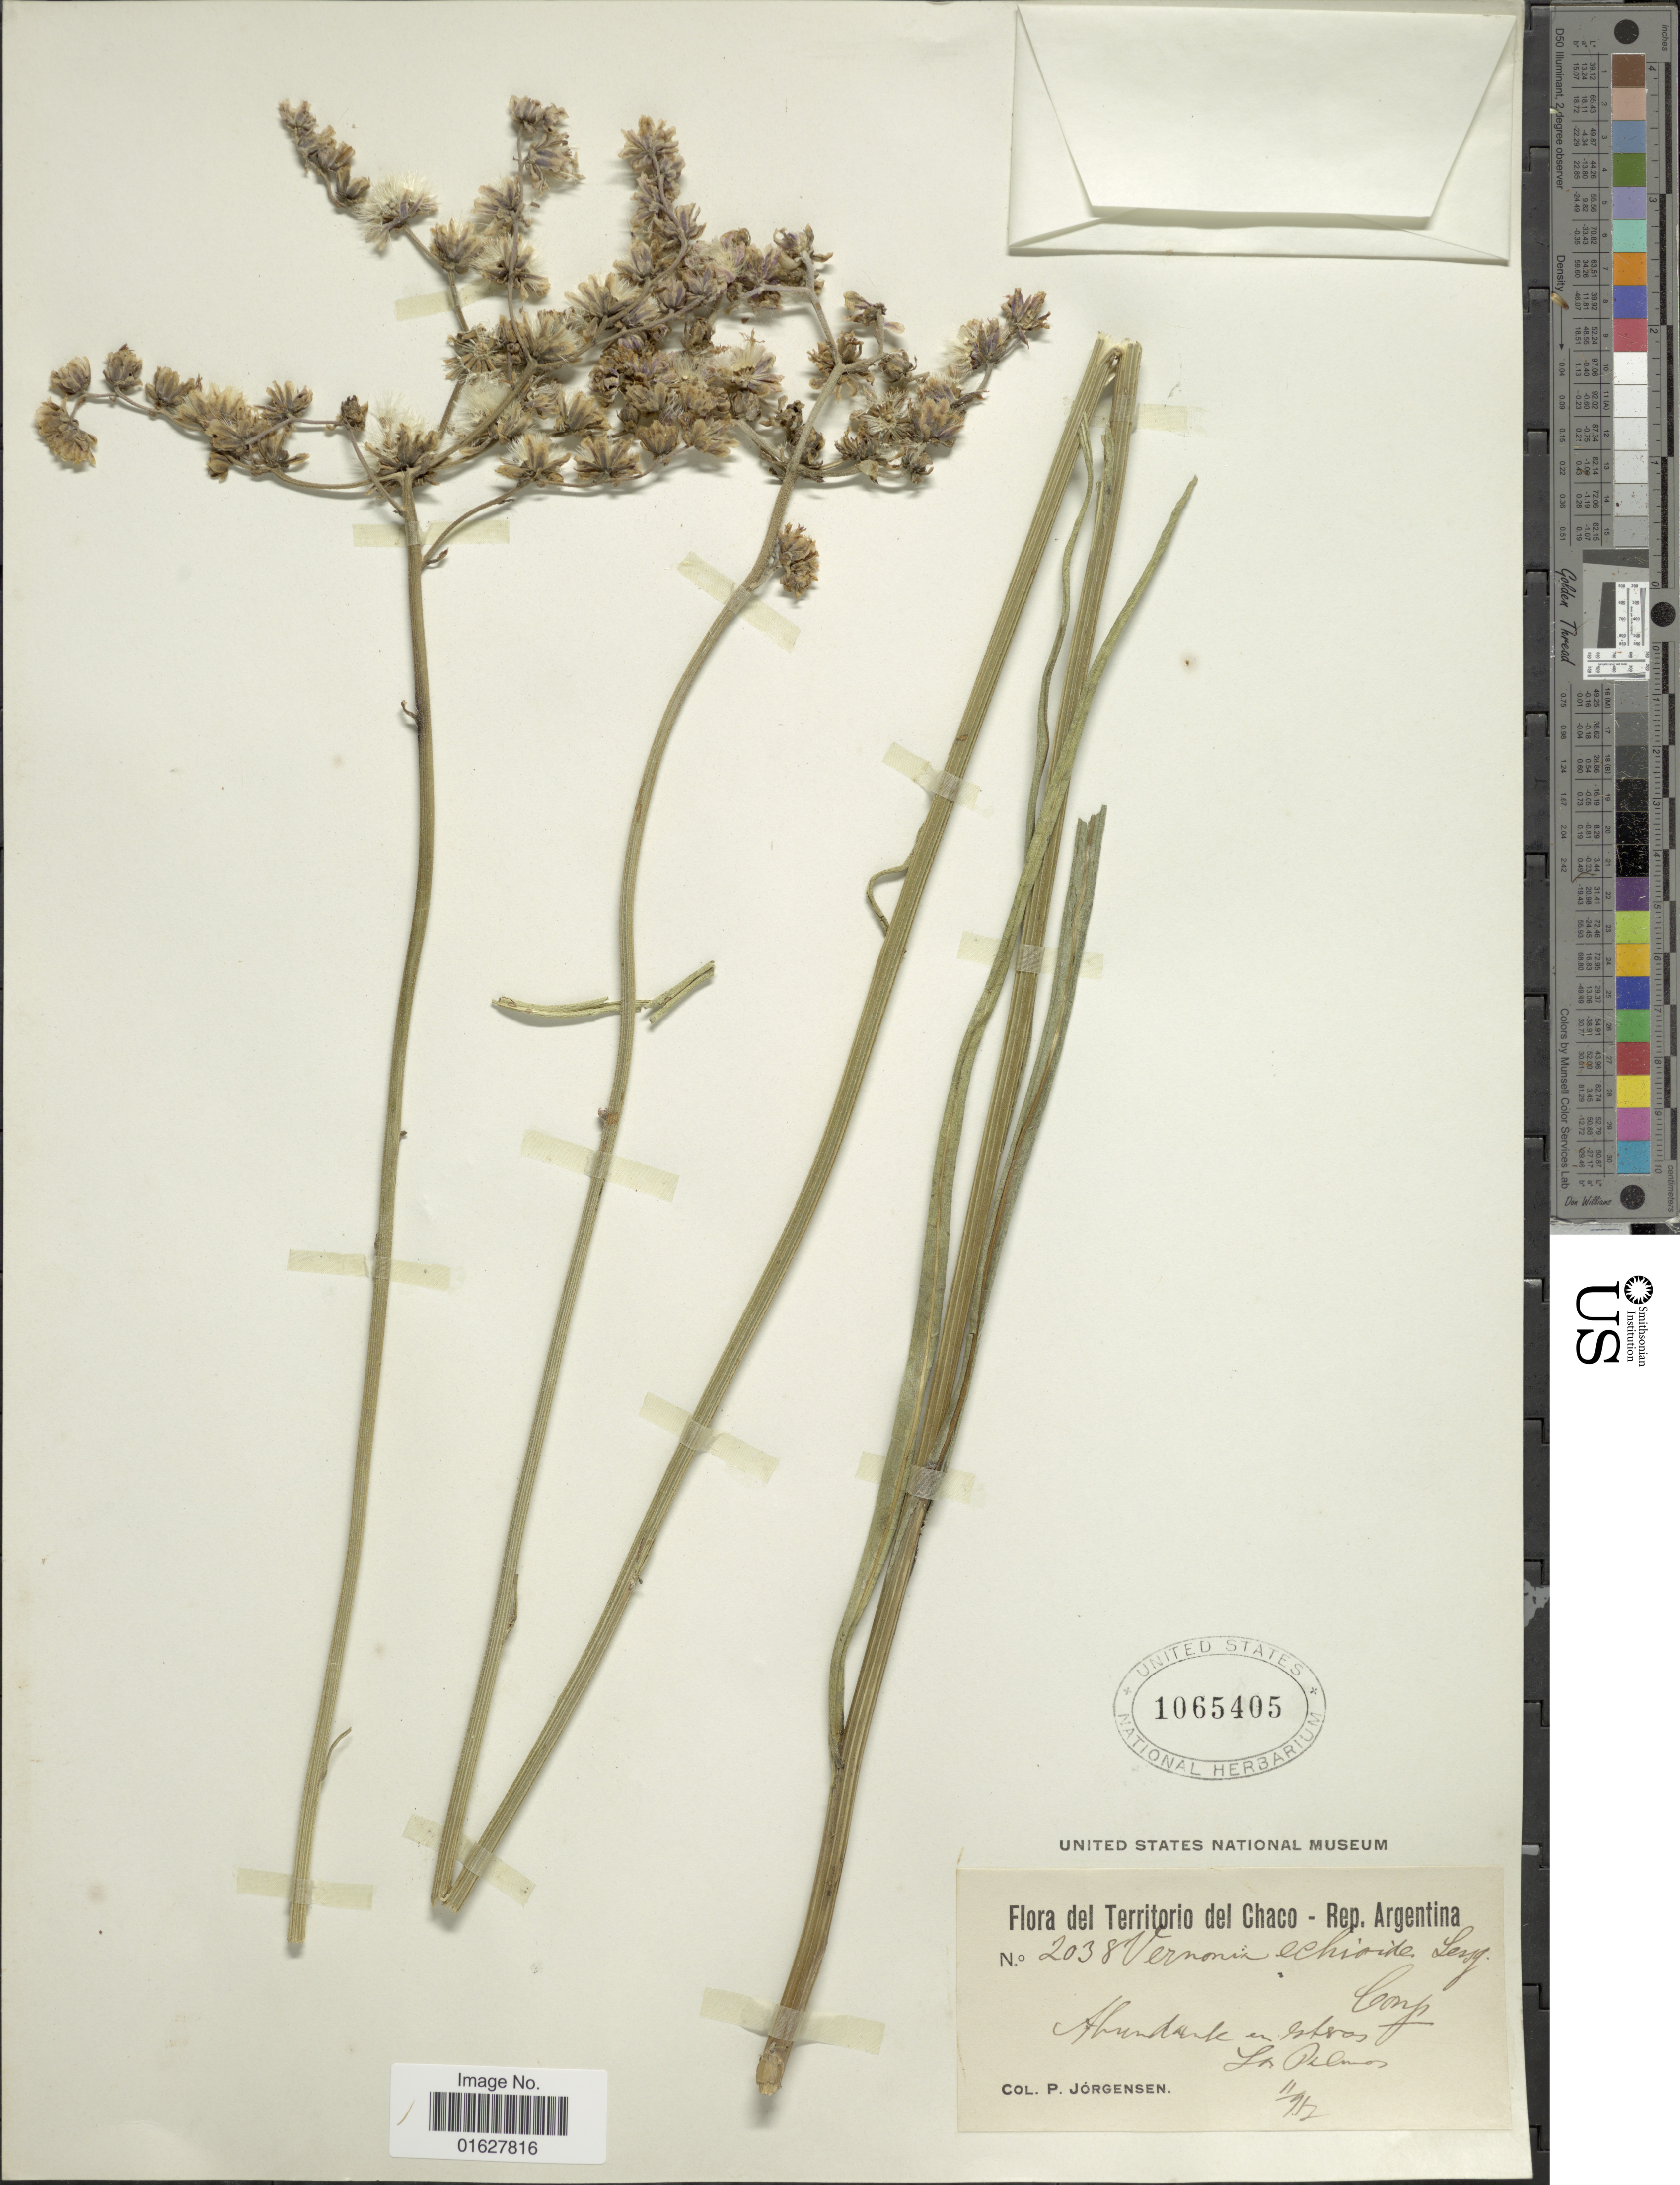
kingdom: Plantae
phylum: Tracheophyta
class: Magnoliopsida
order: Asterales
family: Asteraceae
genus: Vernonia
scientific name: Vernonia echioides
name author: Less.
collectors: P. Jörgensen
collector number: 2038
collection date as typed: Transcribed d/m/y: 11/9/7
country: Argentina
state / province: Chaco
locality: Las Palmas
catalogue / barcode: US 1065405